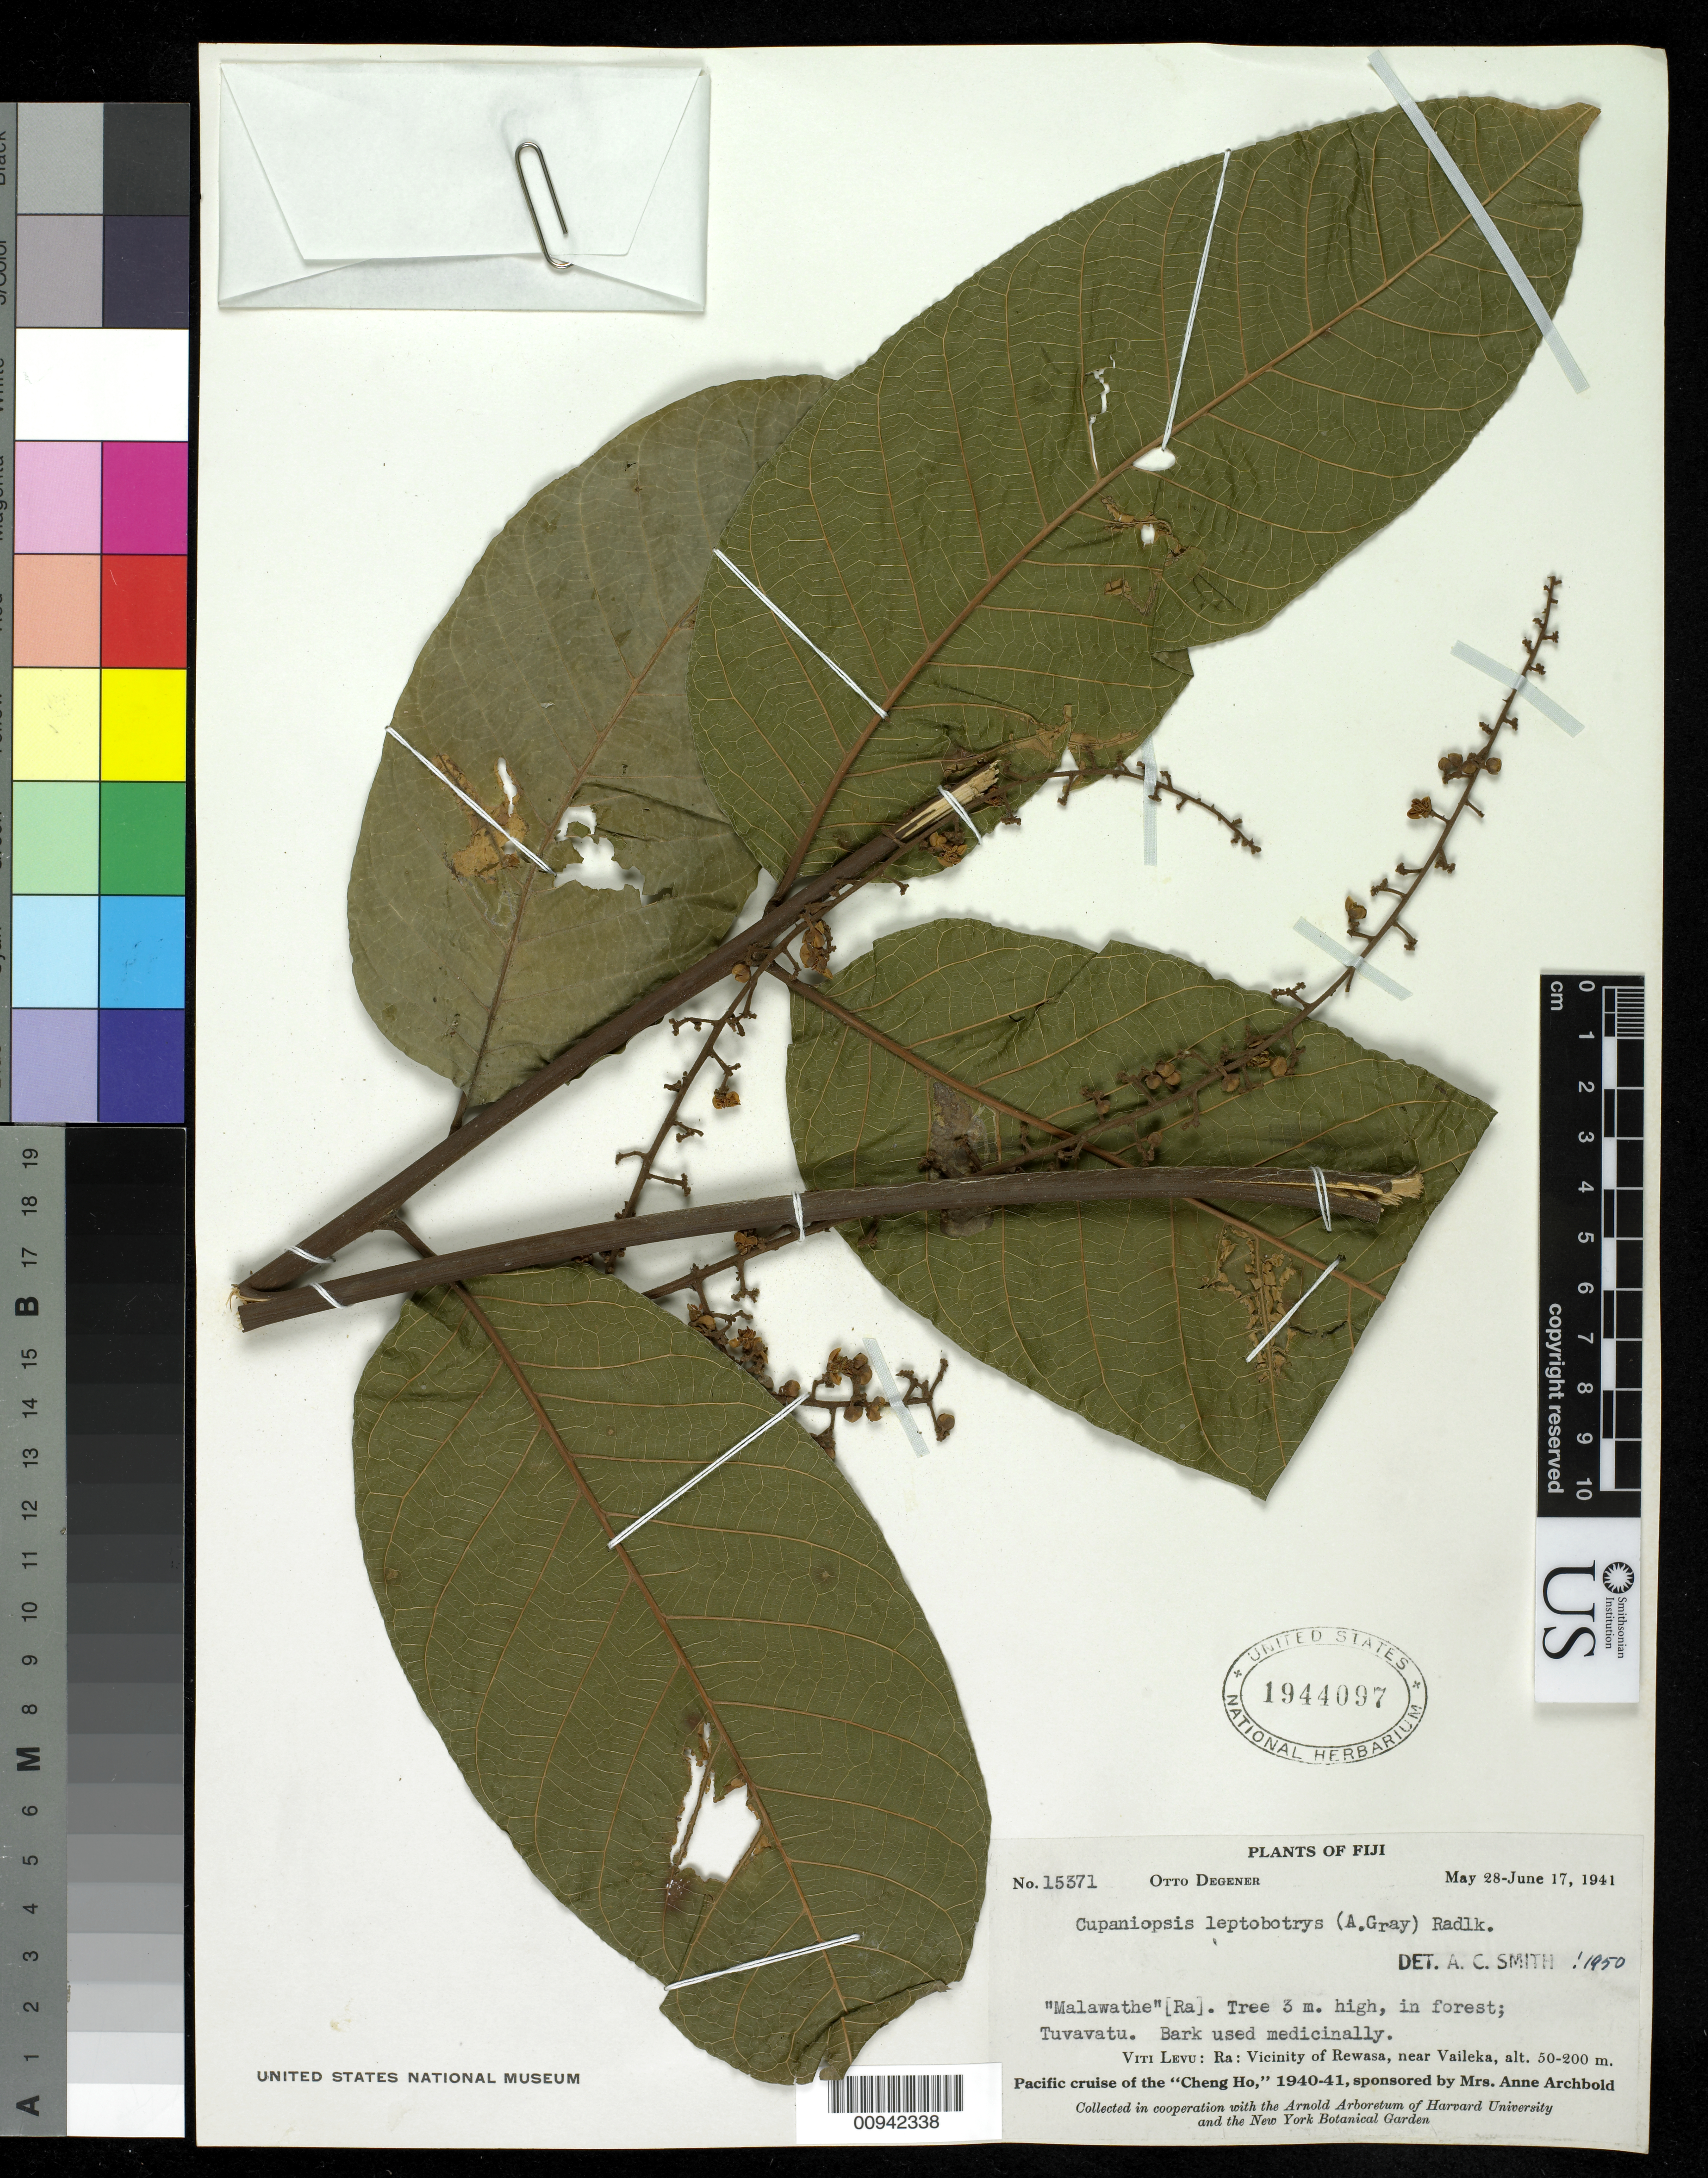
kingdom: Plantae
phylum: Tracheophyta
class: Magnoliopsida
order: Sapindales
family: Sapindaceae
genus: Cupaniopsis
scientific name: Cupaniopsis leptobotrys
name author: Radlk.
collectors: O. Degener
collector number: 15371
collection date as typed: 28 May 1941 to 17 Jun 1941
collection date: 1941-05-28/1941-06-17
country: Fiji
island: Viti Levu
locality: Ra: Vicinity of Rewasa, Near Vaileka; Tuvavatu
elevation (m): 50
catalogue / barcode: US 1944097